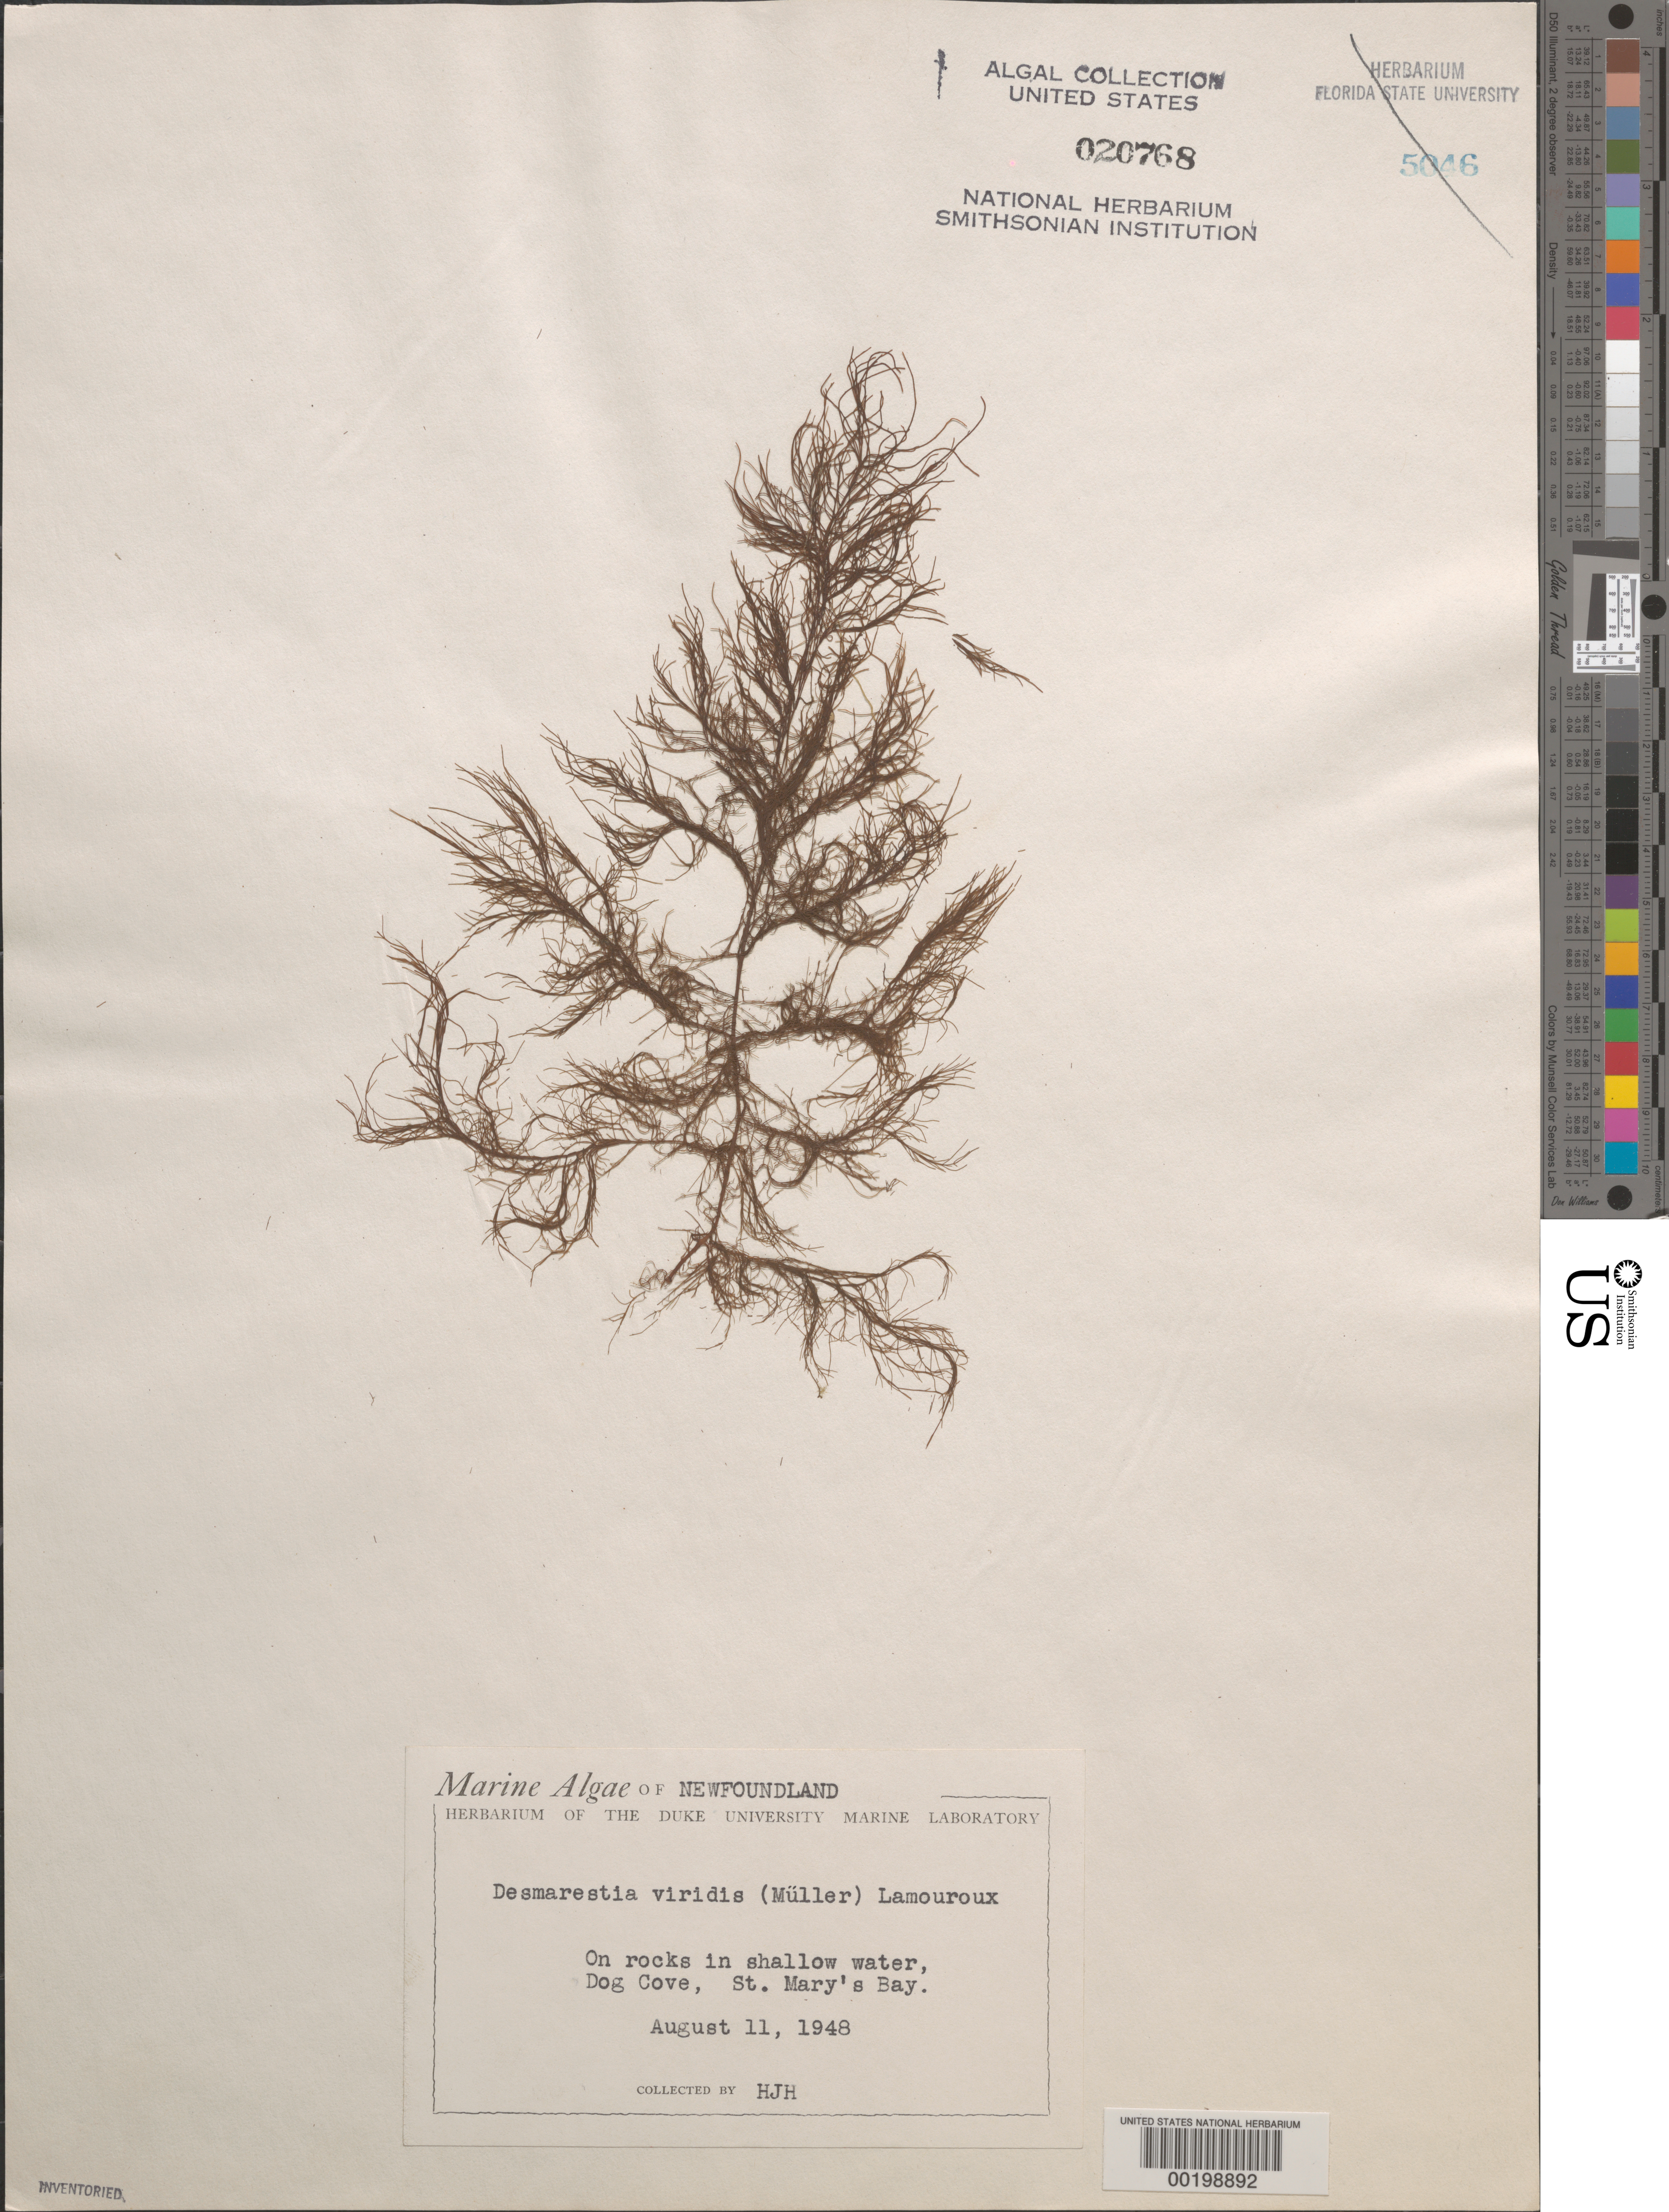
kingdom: Chromista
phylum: Ochrophyta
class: Phaeophyceae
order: Desmarestiales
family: Desmarestiaceae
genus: Desmarestia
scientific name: Desmarestia viridis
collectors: H. J. Humm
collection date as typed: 11 Aug 1948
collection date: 1948-08-11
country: Canada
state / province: Newfoundland and Labrador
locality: Dog Cove, St. Mary's Bay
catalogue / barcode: US 20768